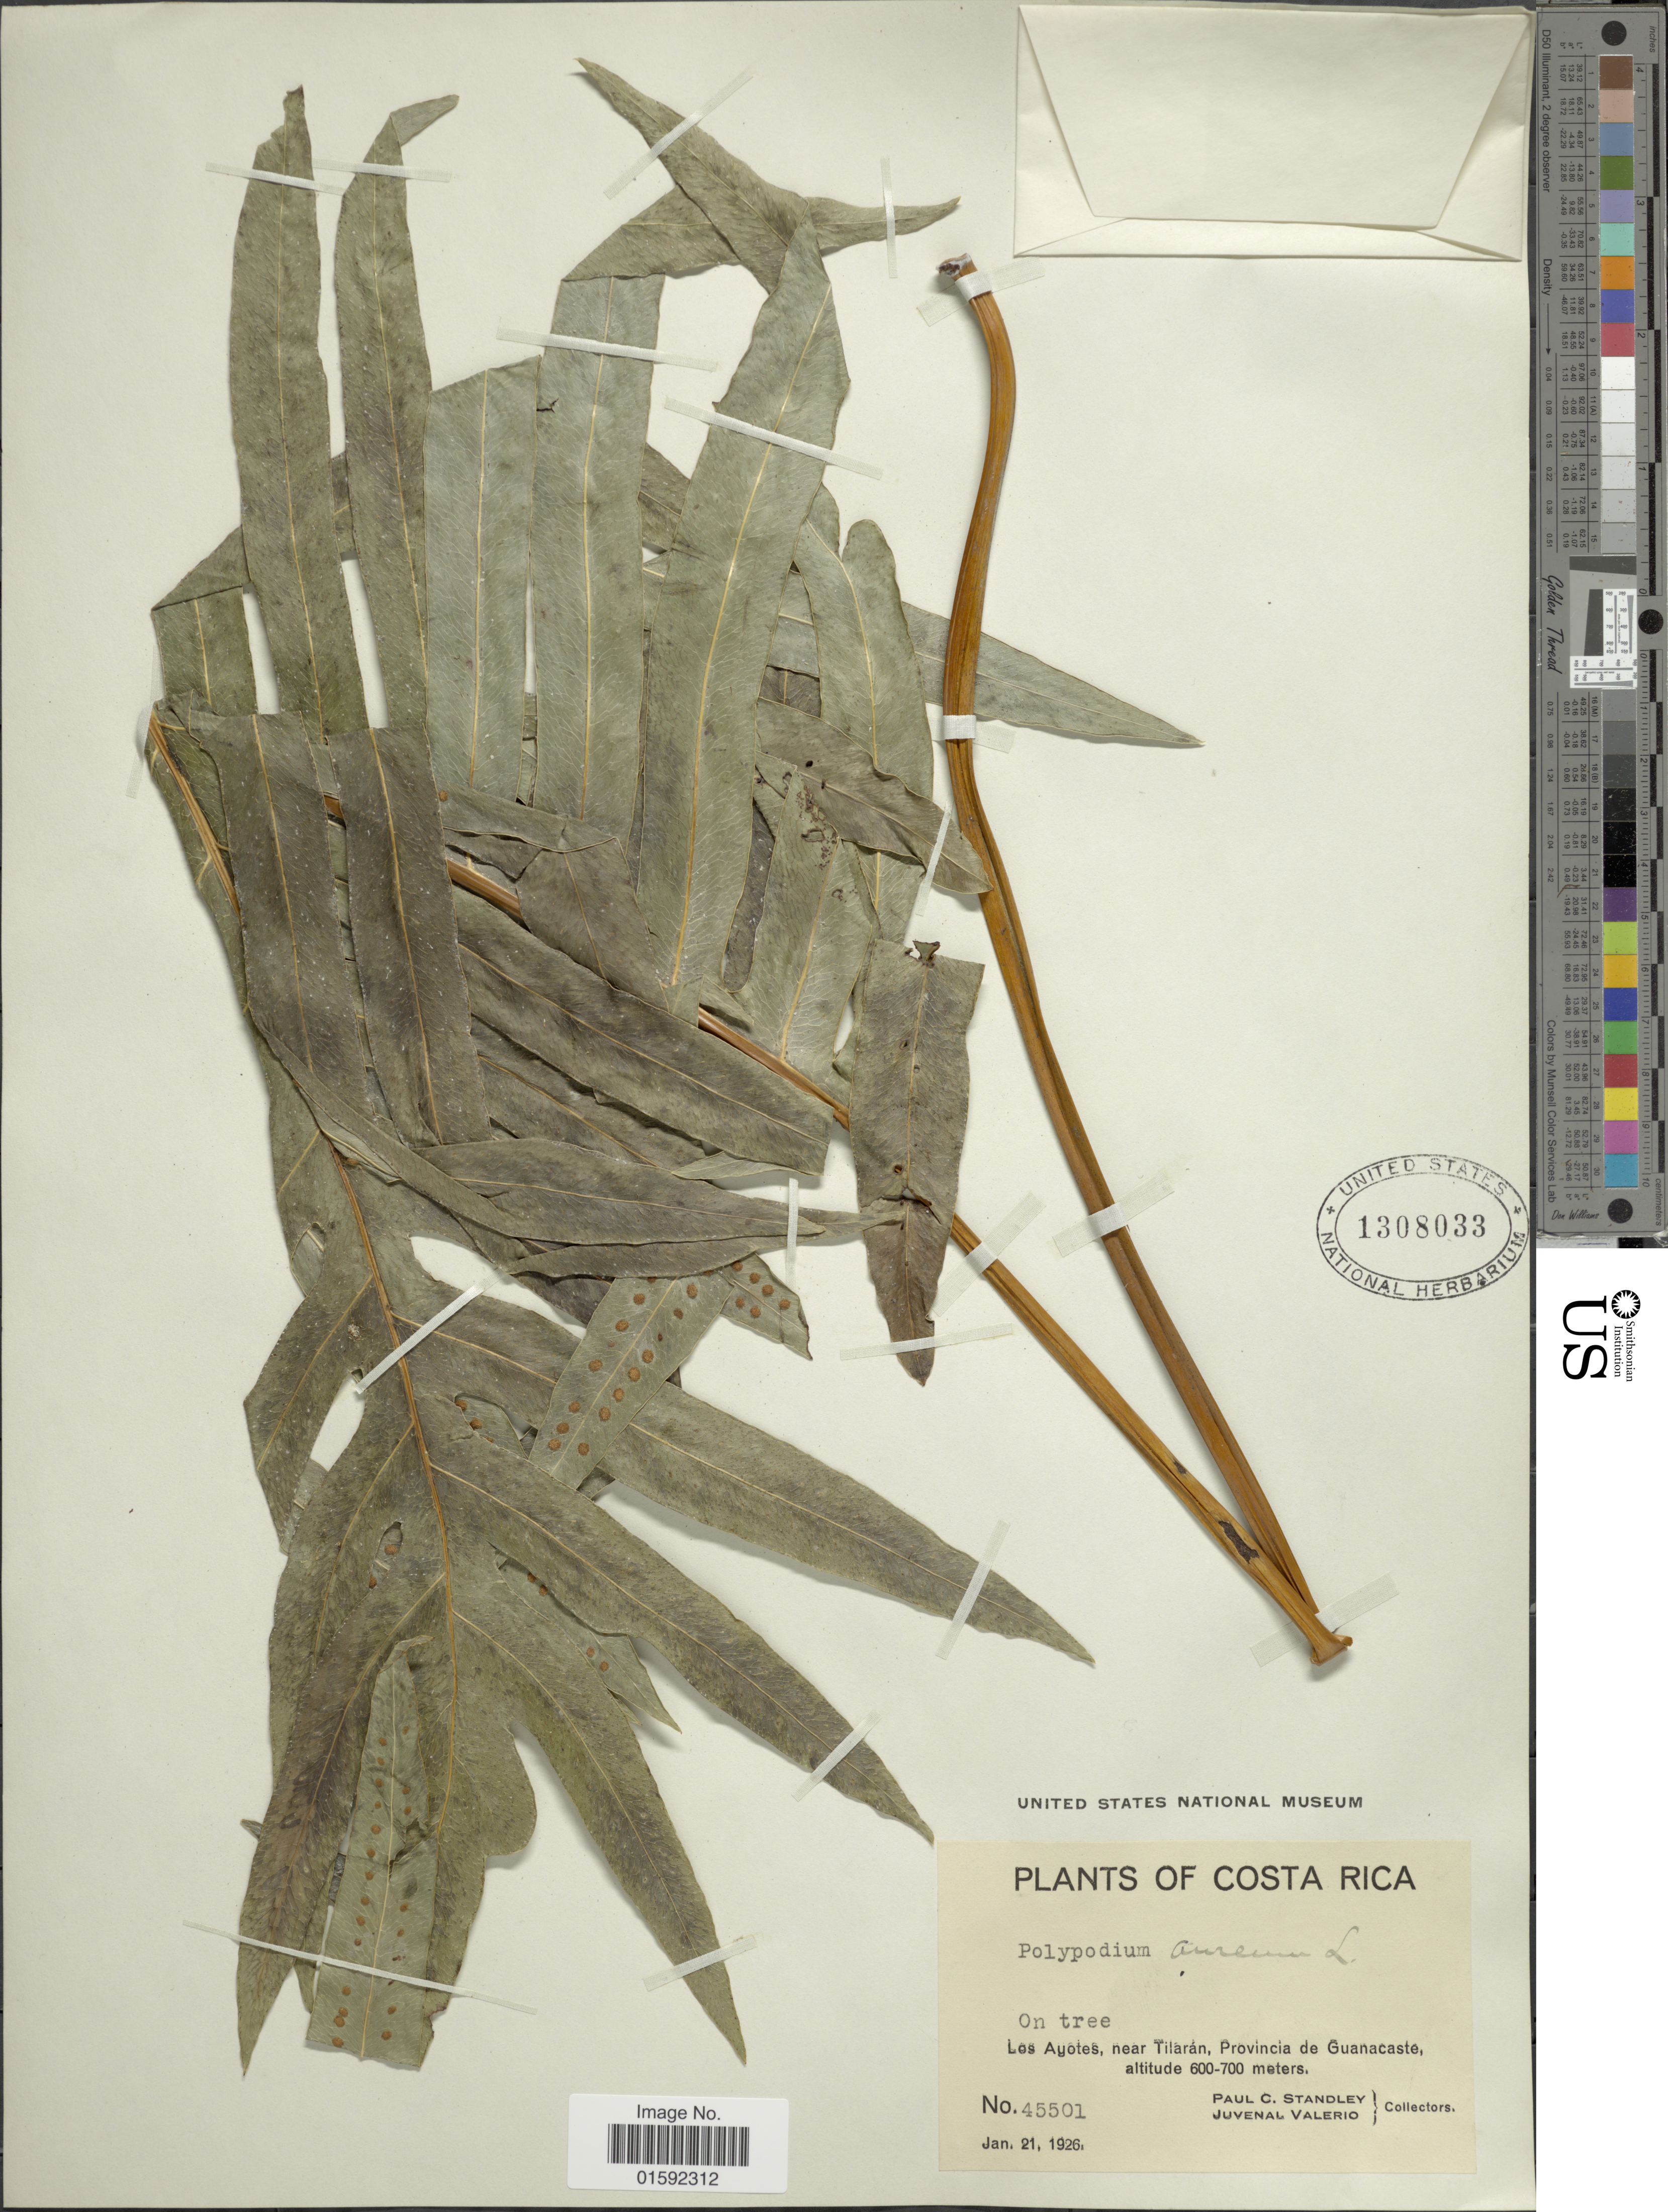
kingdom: Plantae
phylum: Tracheophyta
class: Polypodiopsida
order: Polypodiales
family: Polypodiaceae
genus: Phlebodium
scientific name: Phlebodium pseudoaureum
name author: (Cav.) Lellinger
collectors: P. C. Standley & J. Valerio R.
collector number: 45501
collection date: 1926-01-21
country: Costa Rica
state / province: Guanacaste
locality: Costa Rica, Los Ayotes, near Tilárán, Provincia de Guanacaste.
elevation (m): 600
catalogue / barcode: US 1308033